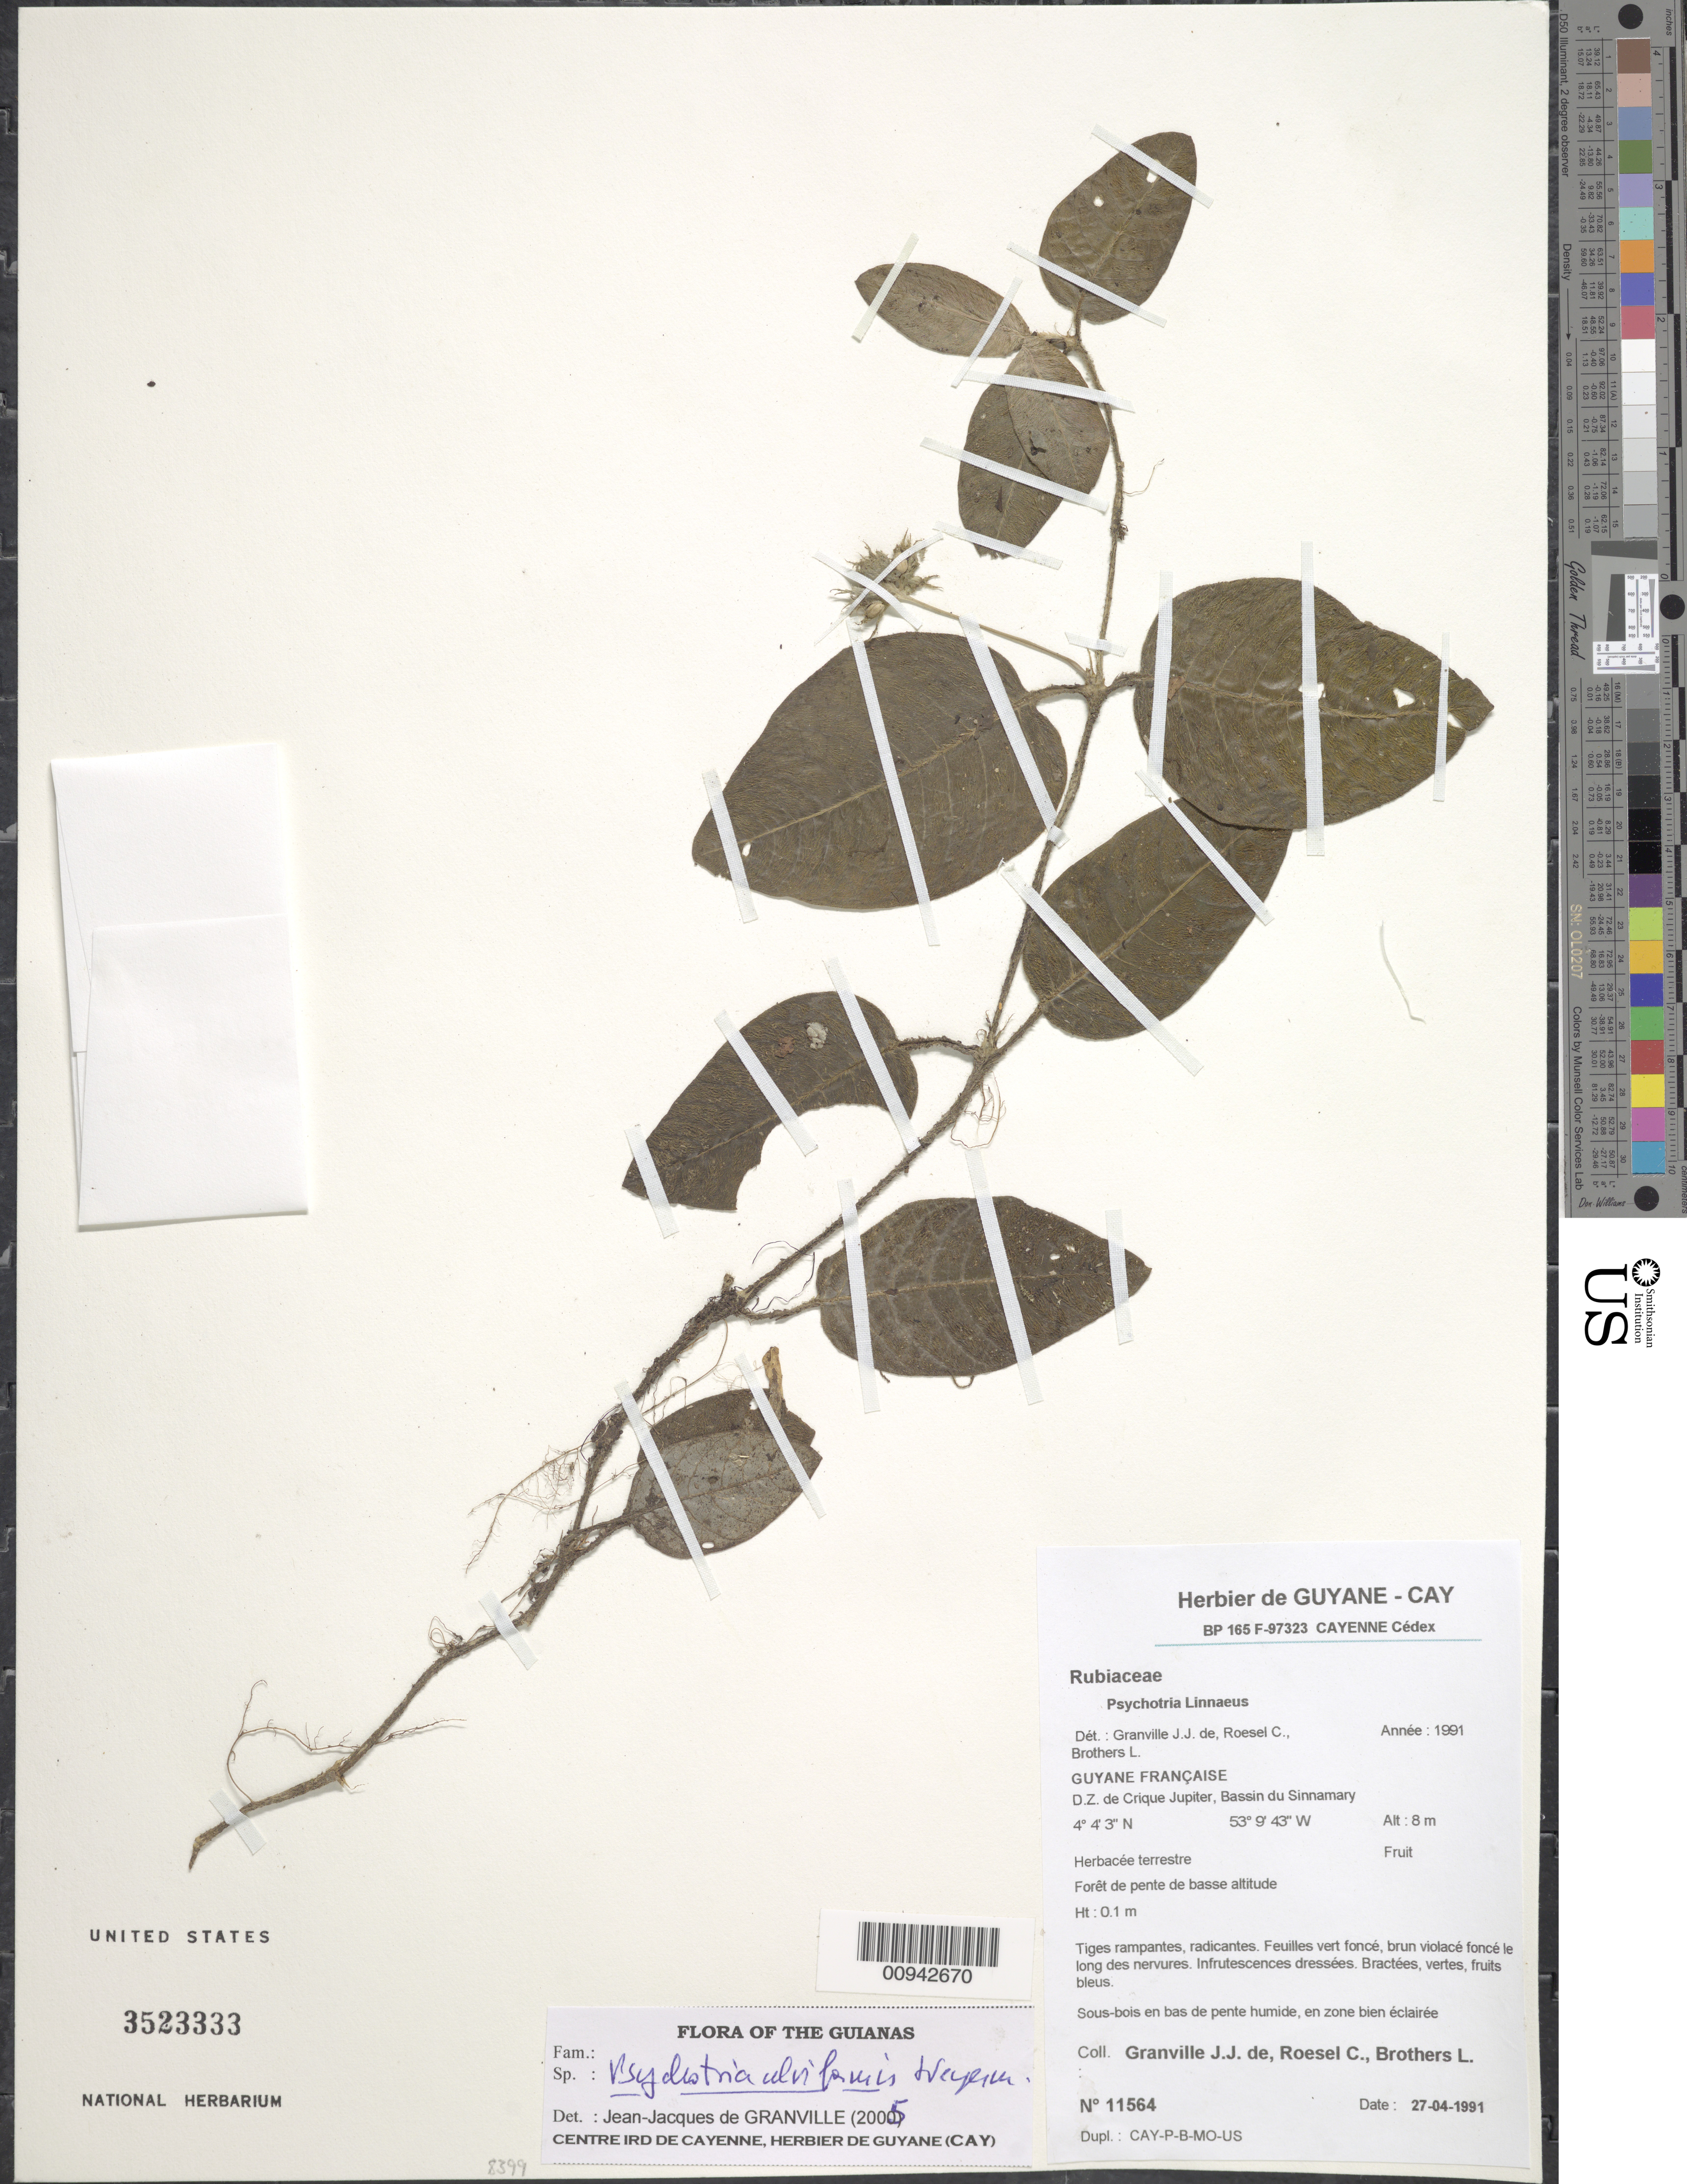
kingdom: Plantae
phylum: Tracheophyta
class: Magnoliopsida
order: Gentianales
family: Rubiaceae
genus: Palicourea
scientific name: Palicourea alba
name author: (Aubl.) Delprete & J.H. Kirkbr.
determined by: Kirkbride, J. H., Jr.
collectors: J.-J. de Granville, C. S. Roesel & L. Brothers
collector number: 11564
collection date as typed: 27-Apr-91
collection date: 1991-04-27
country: French Guiana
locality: D.Z. de Crique Jupiter, Bassin du Sinnamary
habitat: Foret de pente de basse altitude. Sous-bois en bas de pente humide, en zone bien eclairee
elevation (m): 8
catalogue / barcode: US 3523333